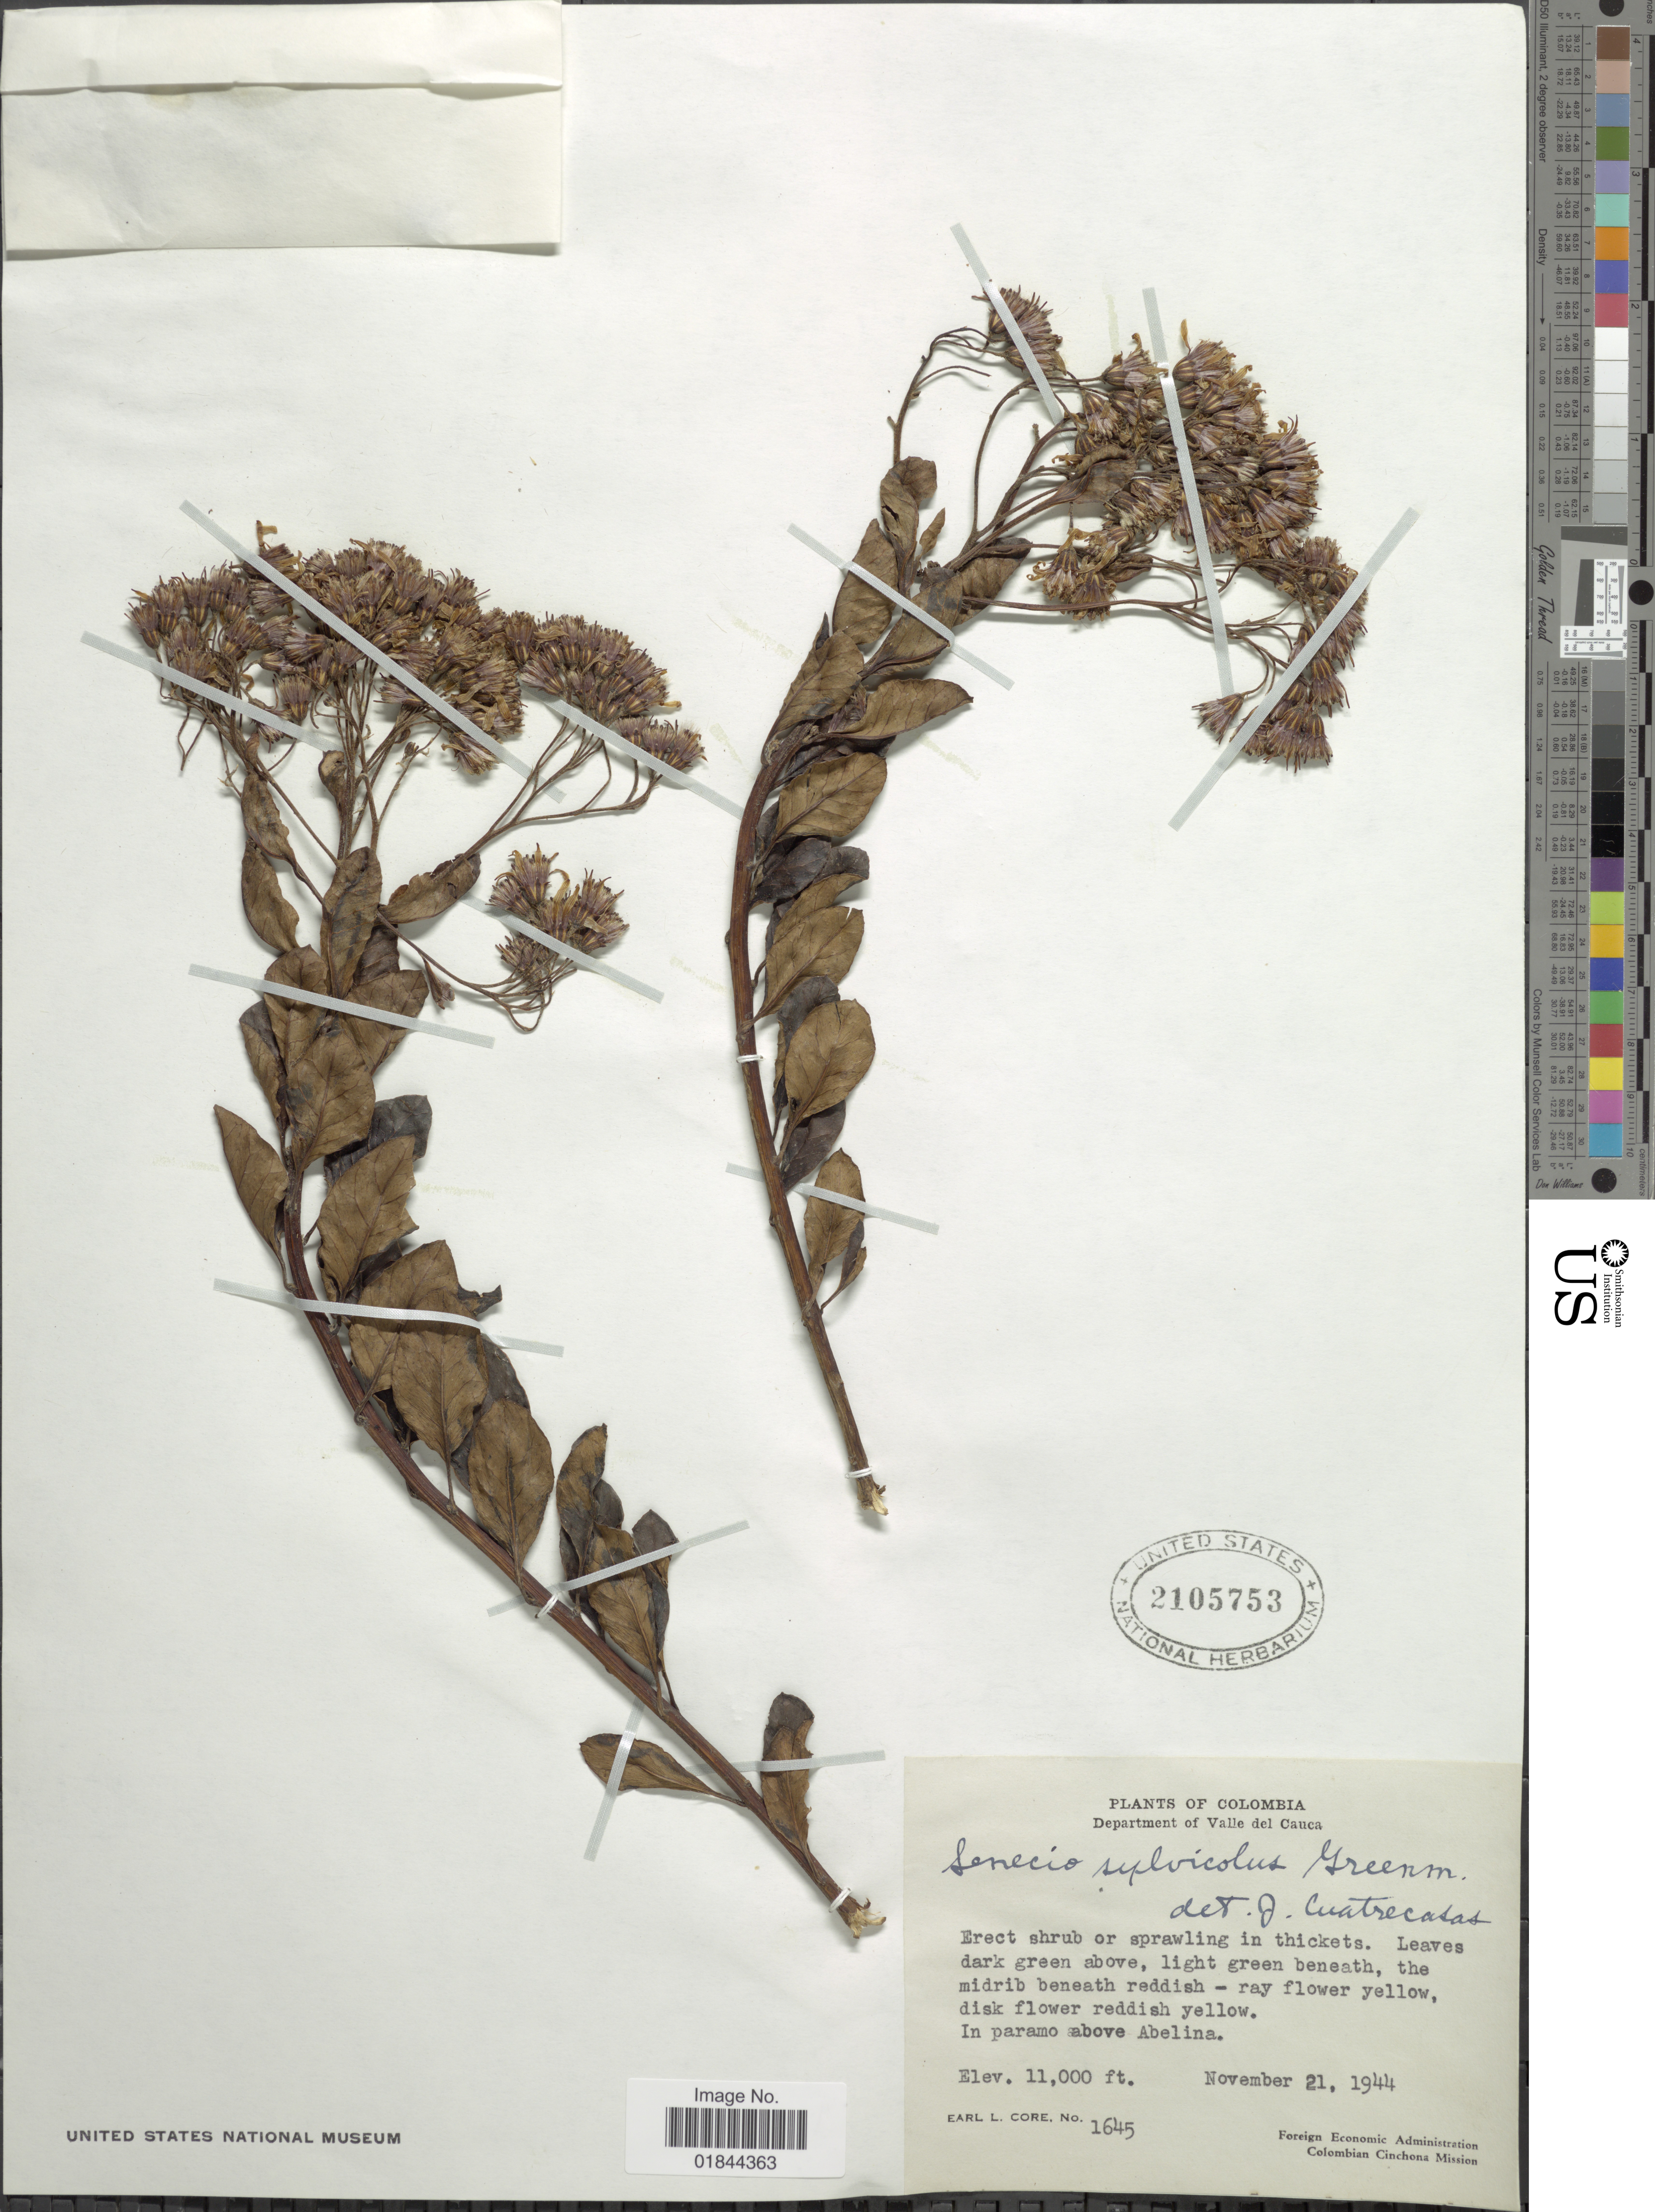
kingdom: Plantae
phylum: Tracheophyta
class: Magnoliopsida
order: Asterales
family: Asteraceae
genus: Pentacalia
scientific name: Pentacalia sylvicola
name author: (Greenm.) Cuatrec.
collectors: E. L. Core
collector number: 1645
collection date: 1944-11-21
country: Colombia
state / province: Valle del Cauca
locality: In paramo above Abelina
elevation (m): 3353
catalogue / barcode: US 2105753